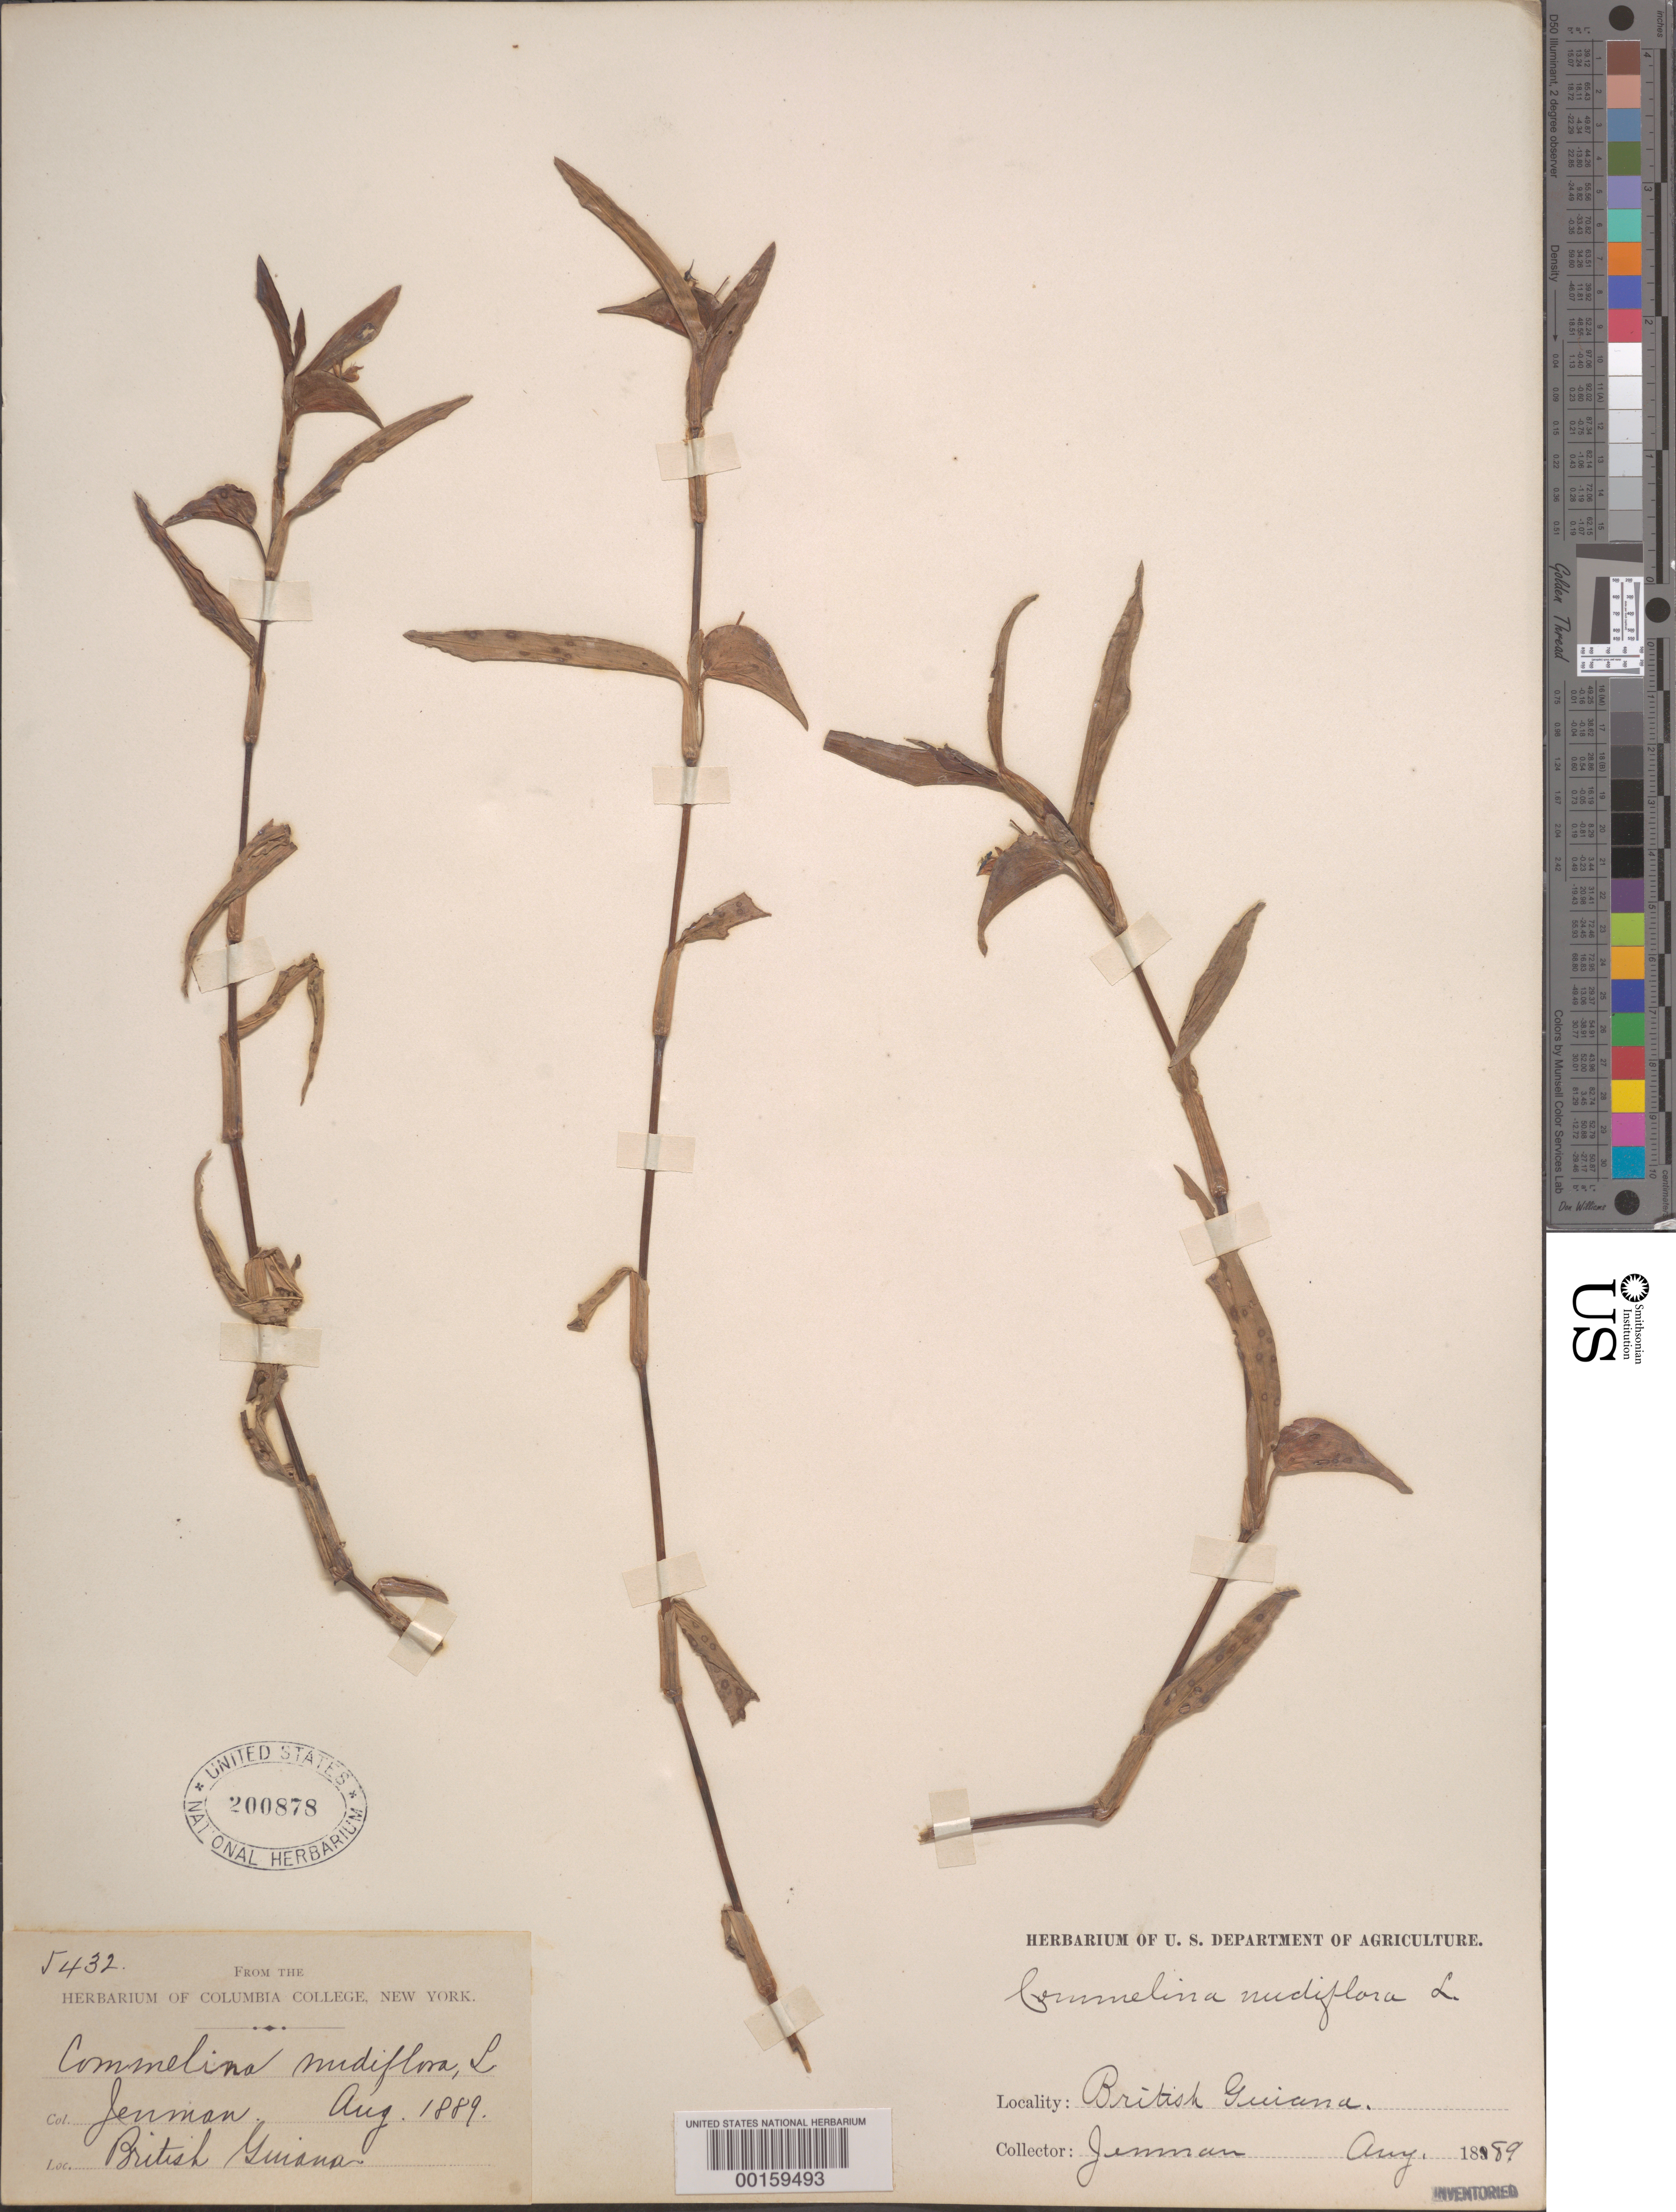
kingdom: Plantae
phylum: Tracheophyta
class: Liliopsida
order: Commelinales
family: Commelinaceae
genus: Commelina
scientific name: Commelina diffusa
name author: Burm. f.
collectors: G. S. Jenman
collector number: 5432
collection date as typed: Aug 1889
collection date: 1889-08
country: Guyana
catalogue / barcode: US 200878